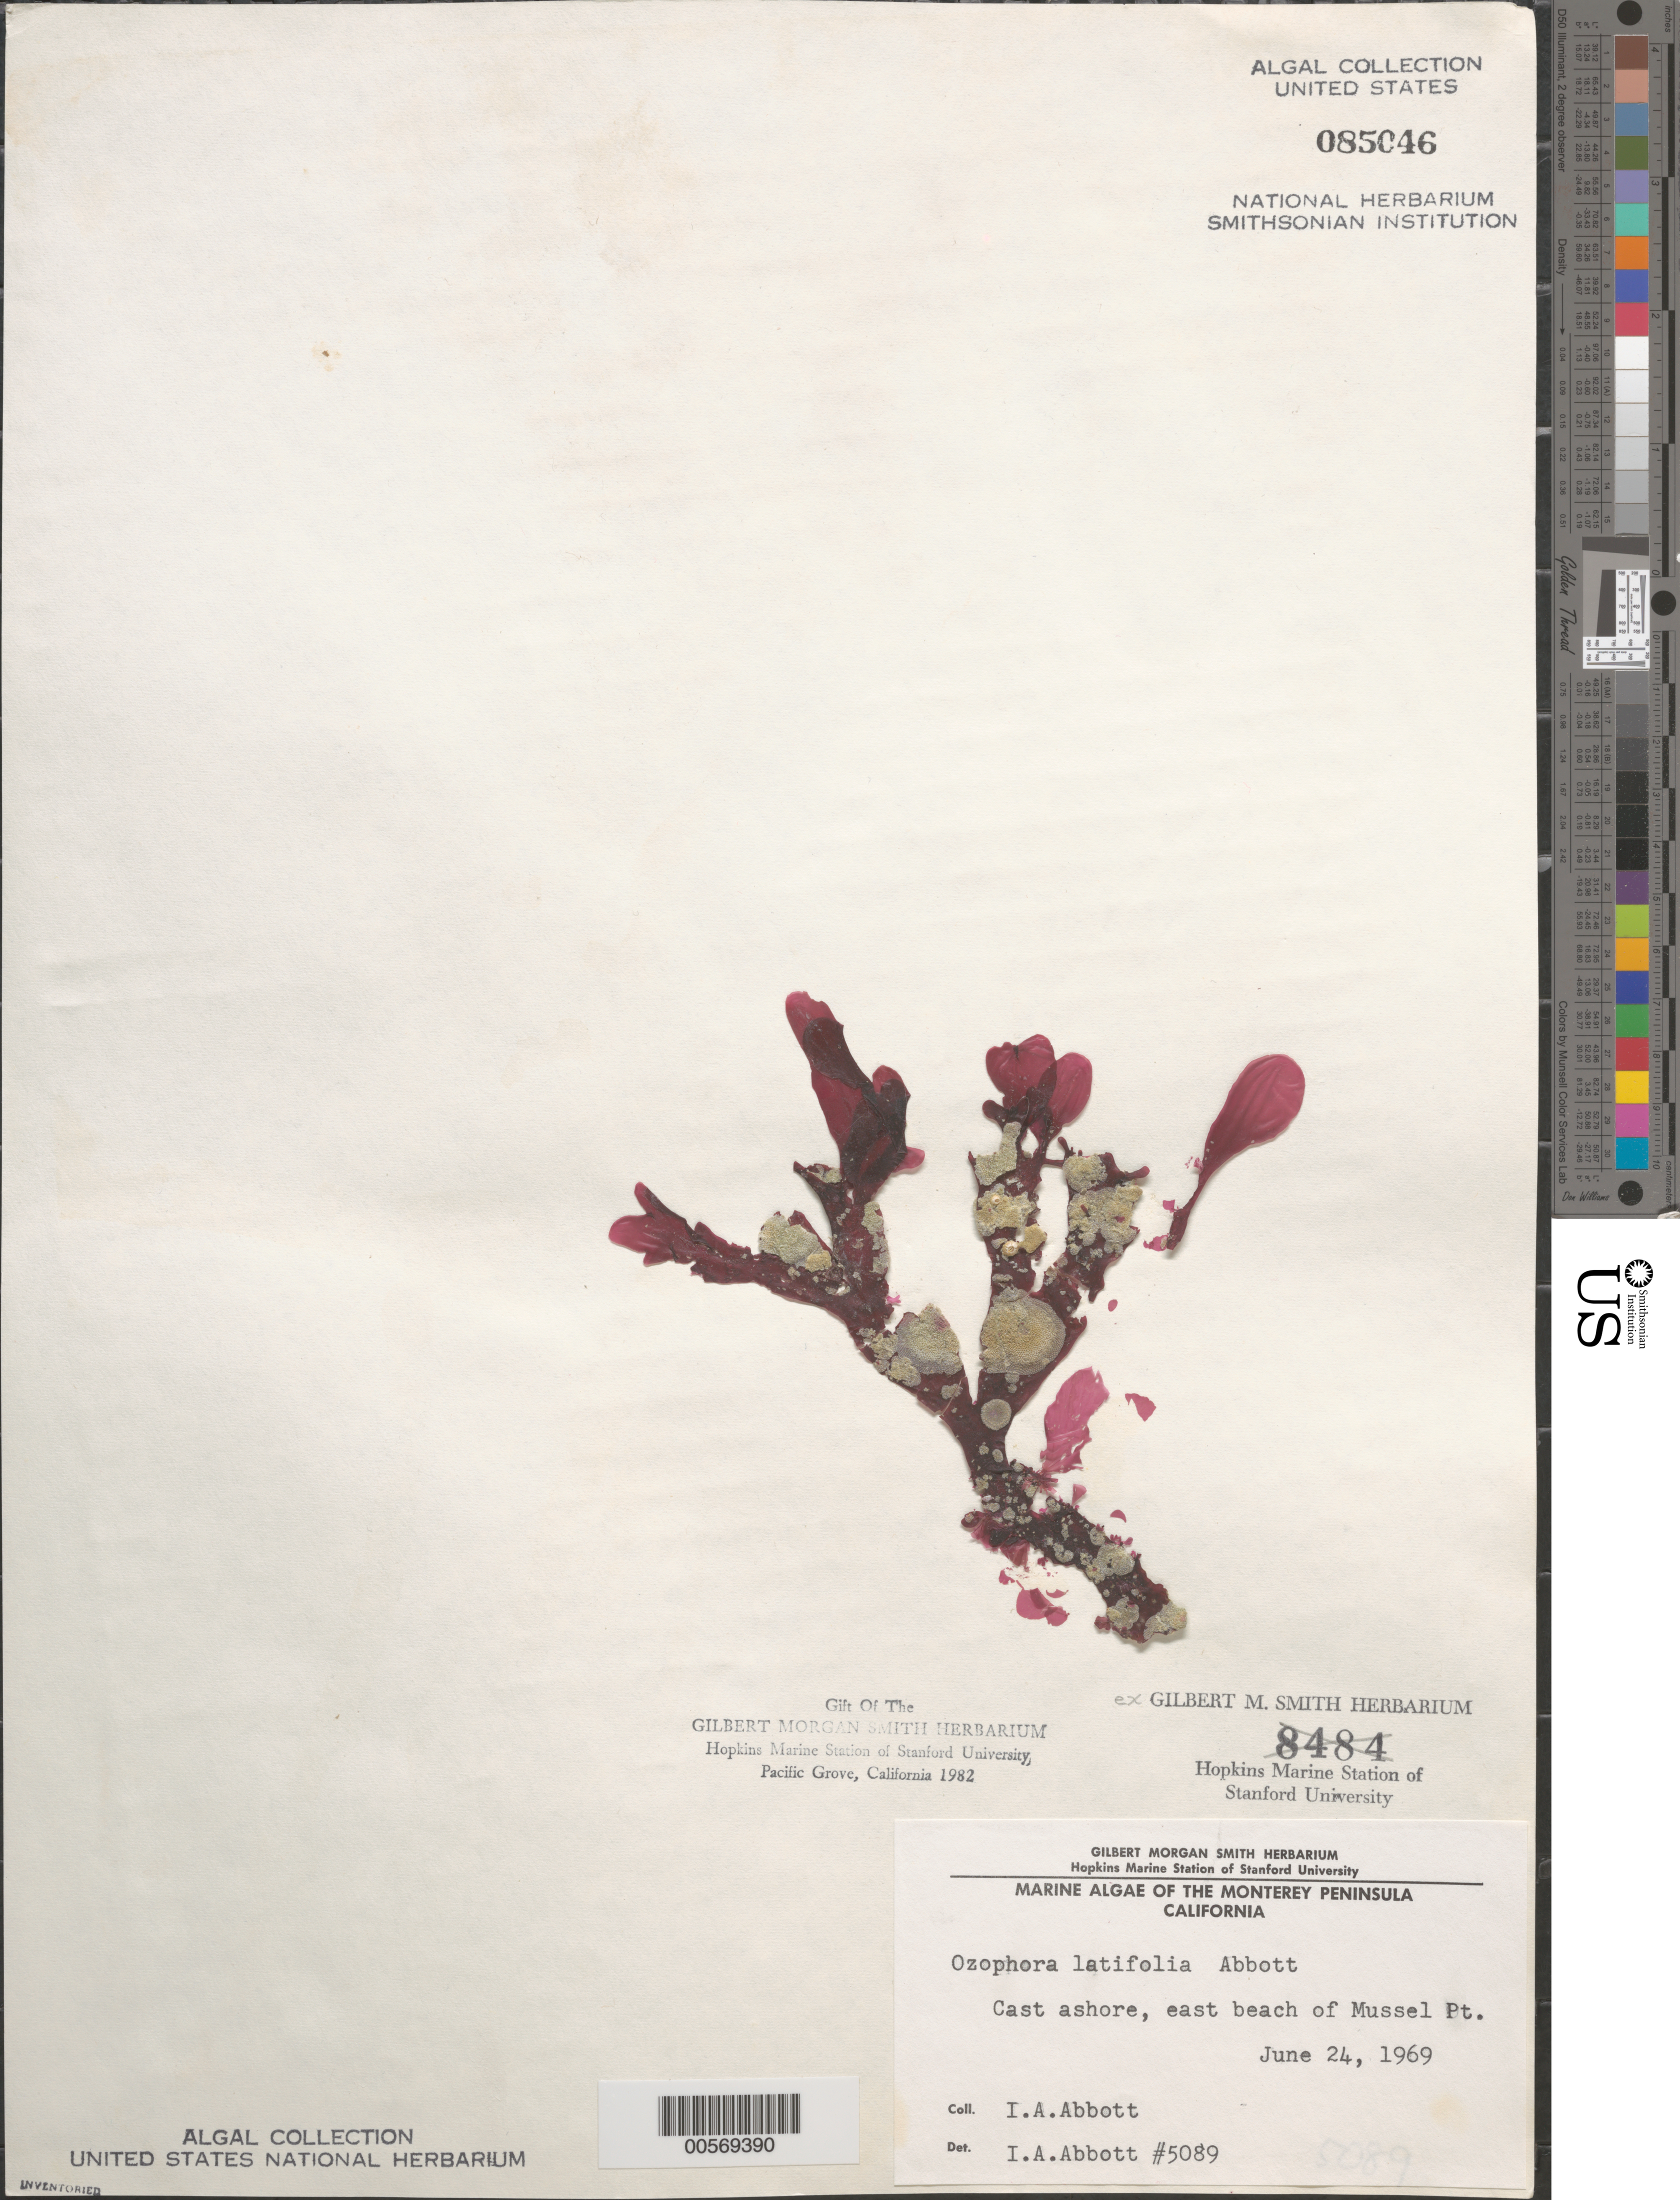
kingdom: Plantae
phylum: Rhodophyta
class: Florideophyceae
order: Gigartinales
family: Phyllophoraceae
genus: Ozophora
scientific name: Ozophora latifolia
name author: I.A. Abbott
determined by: Abbott, Isabella A.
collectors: I. A. Abbott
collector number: IAA 5089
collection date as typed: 24 Jun 1969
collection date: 1969-06-24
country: United States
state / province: California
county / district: Monterey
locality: East beach of Mussel Point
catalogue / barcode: US 85046